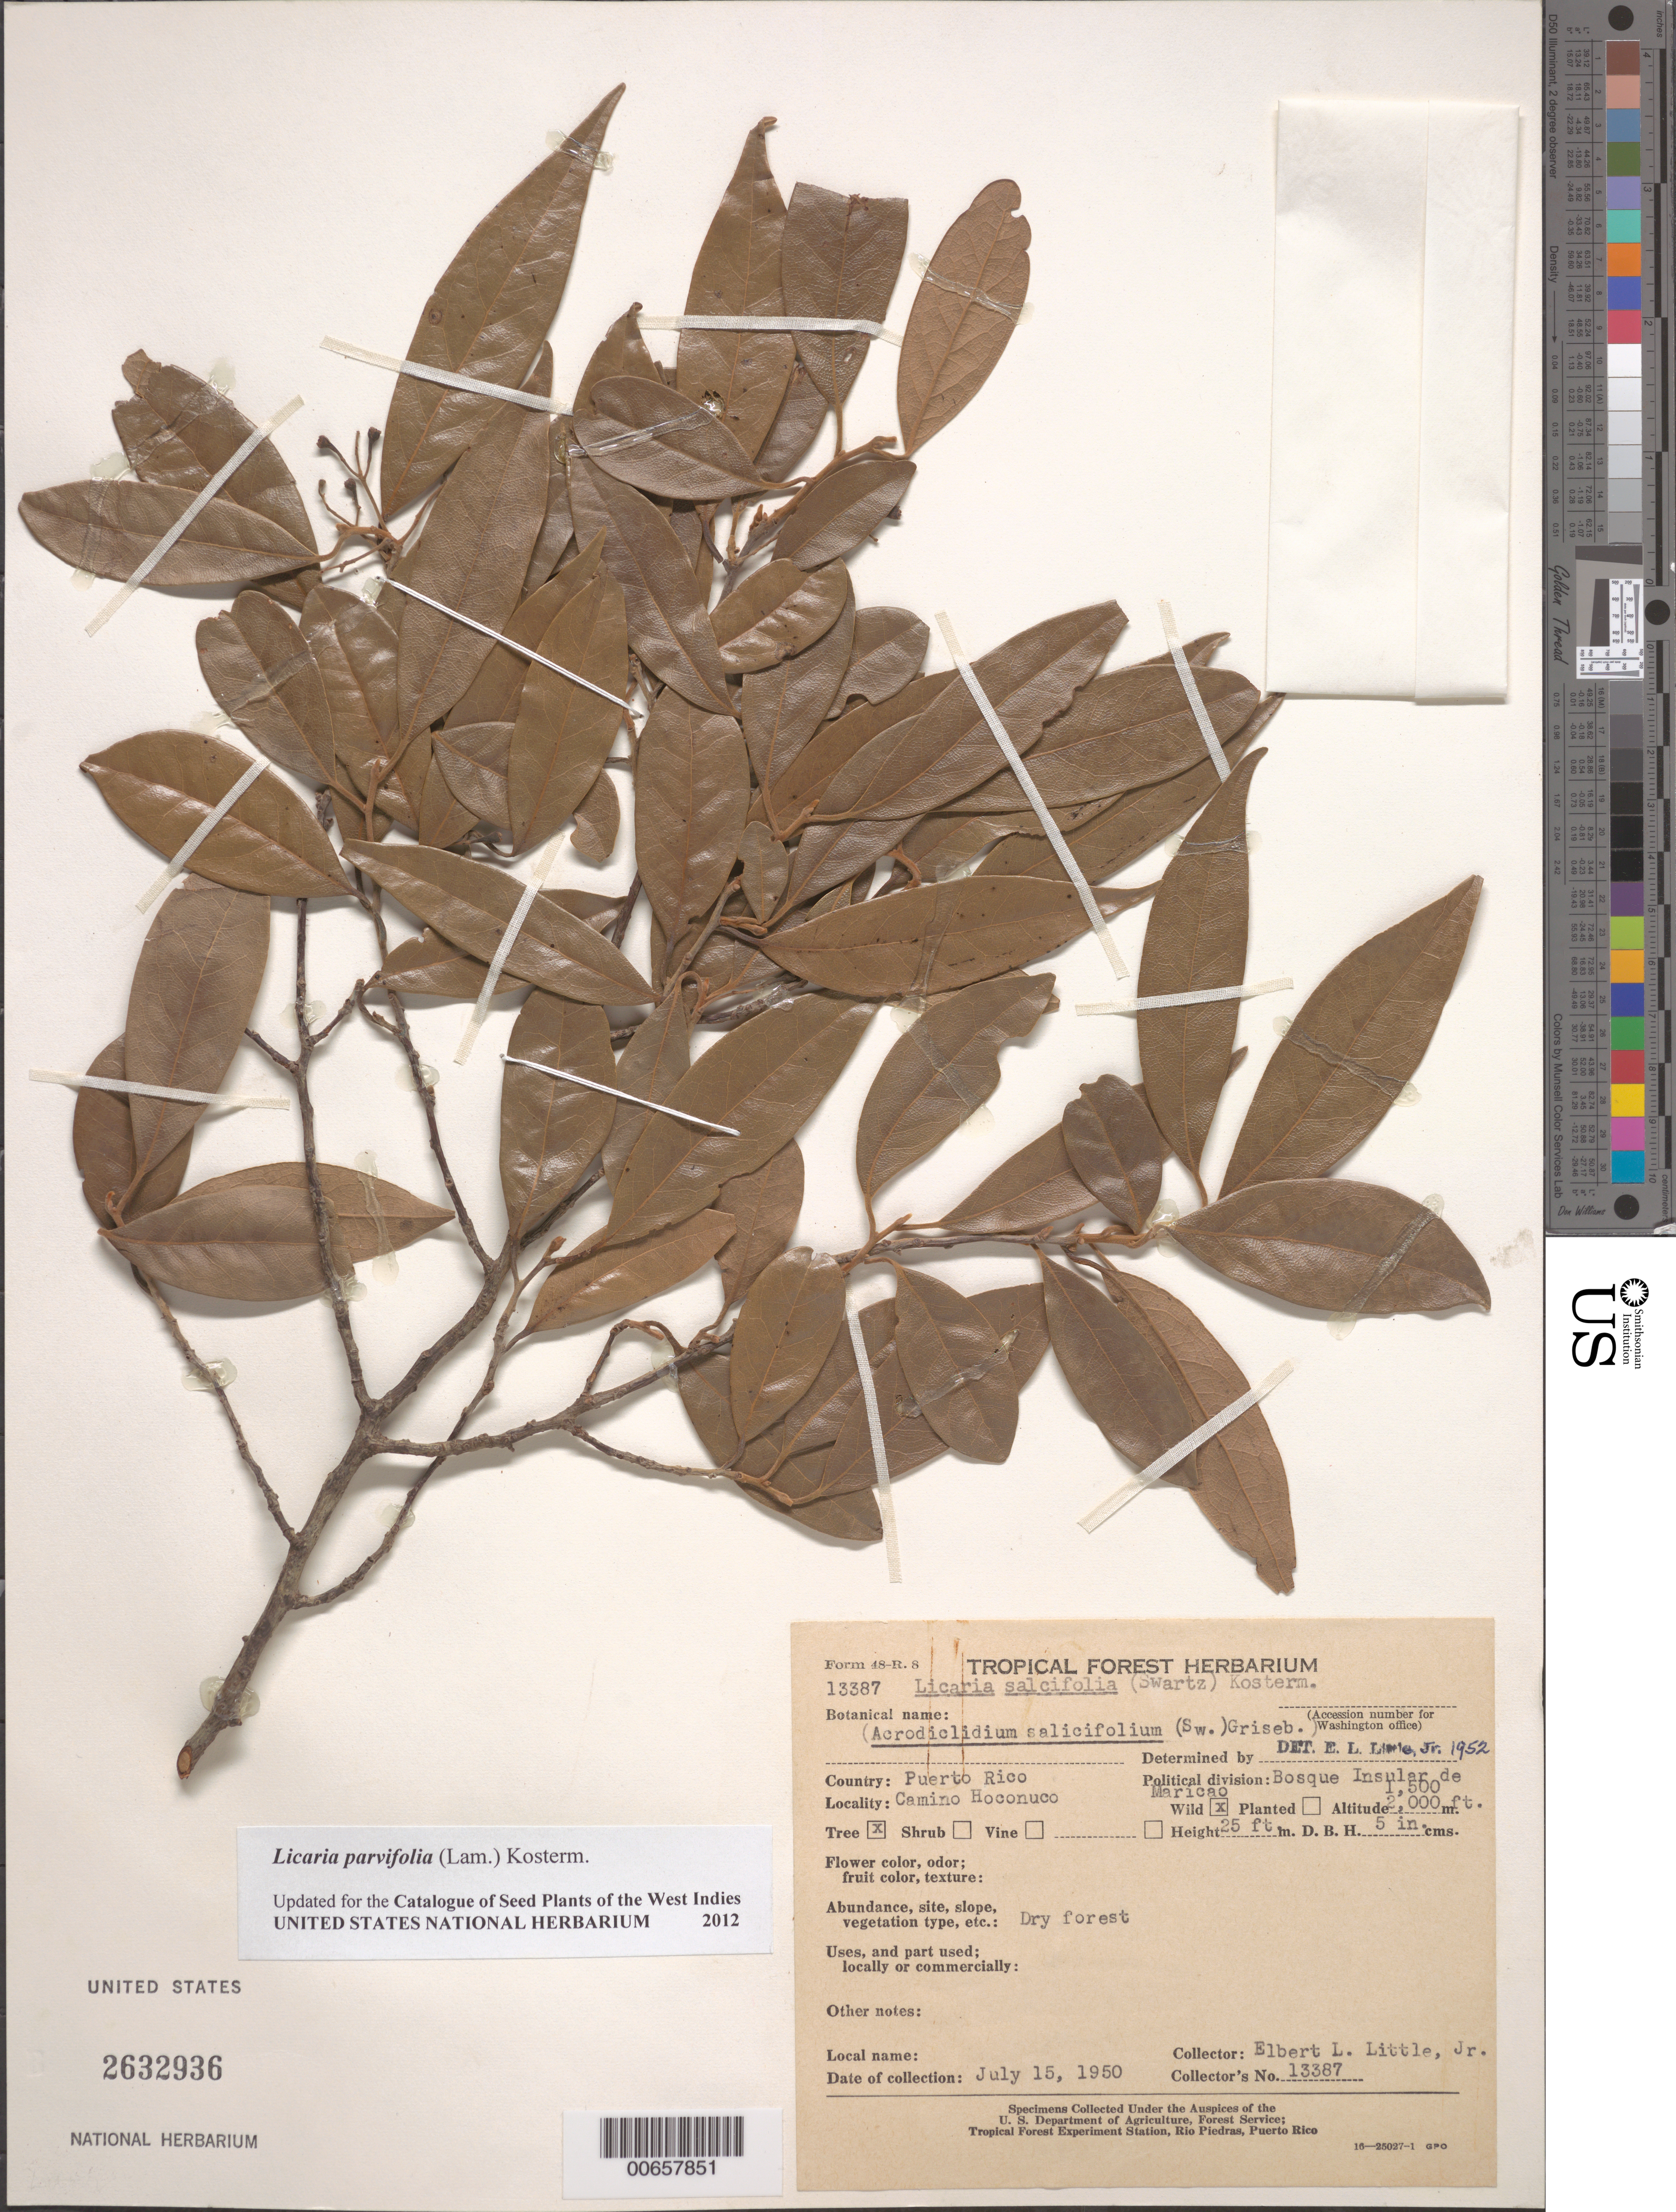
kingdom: Plantae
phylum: Tracheophyta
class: Magnoliopsida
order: Laurales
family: Lauraceae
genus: Licaria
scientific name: Licaria salicifolia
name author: (Sw.) Kosterm.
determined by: Little, Elbert L., Jr., (FSSR), United States Department of Agriculture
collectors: E. L. Little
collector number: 13387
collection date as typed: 15 Jul 1950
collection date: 1950-07-15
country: Puerto Rico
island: Greater Antilles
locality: Camino Hoconuco, Bosque Insular de Maricao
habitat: Dry forest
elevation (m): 457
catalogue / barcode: US 2632936